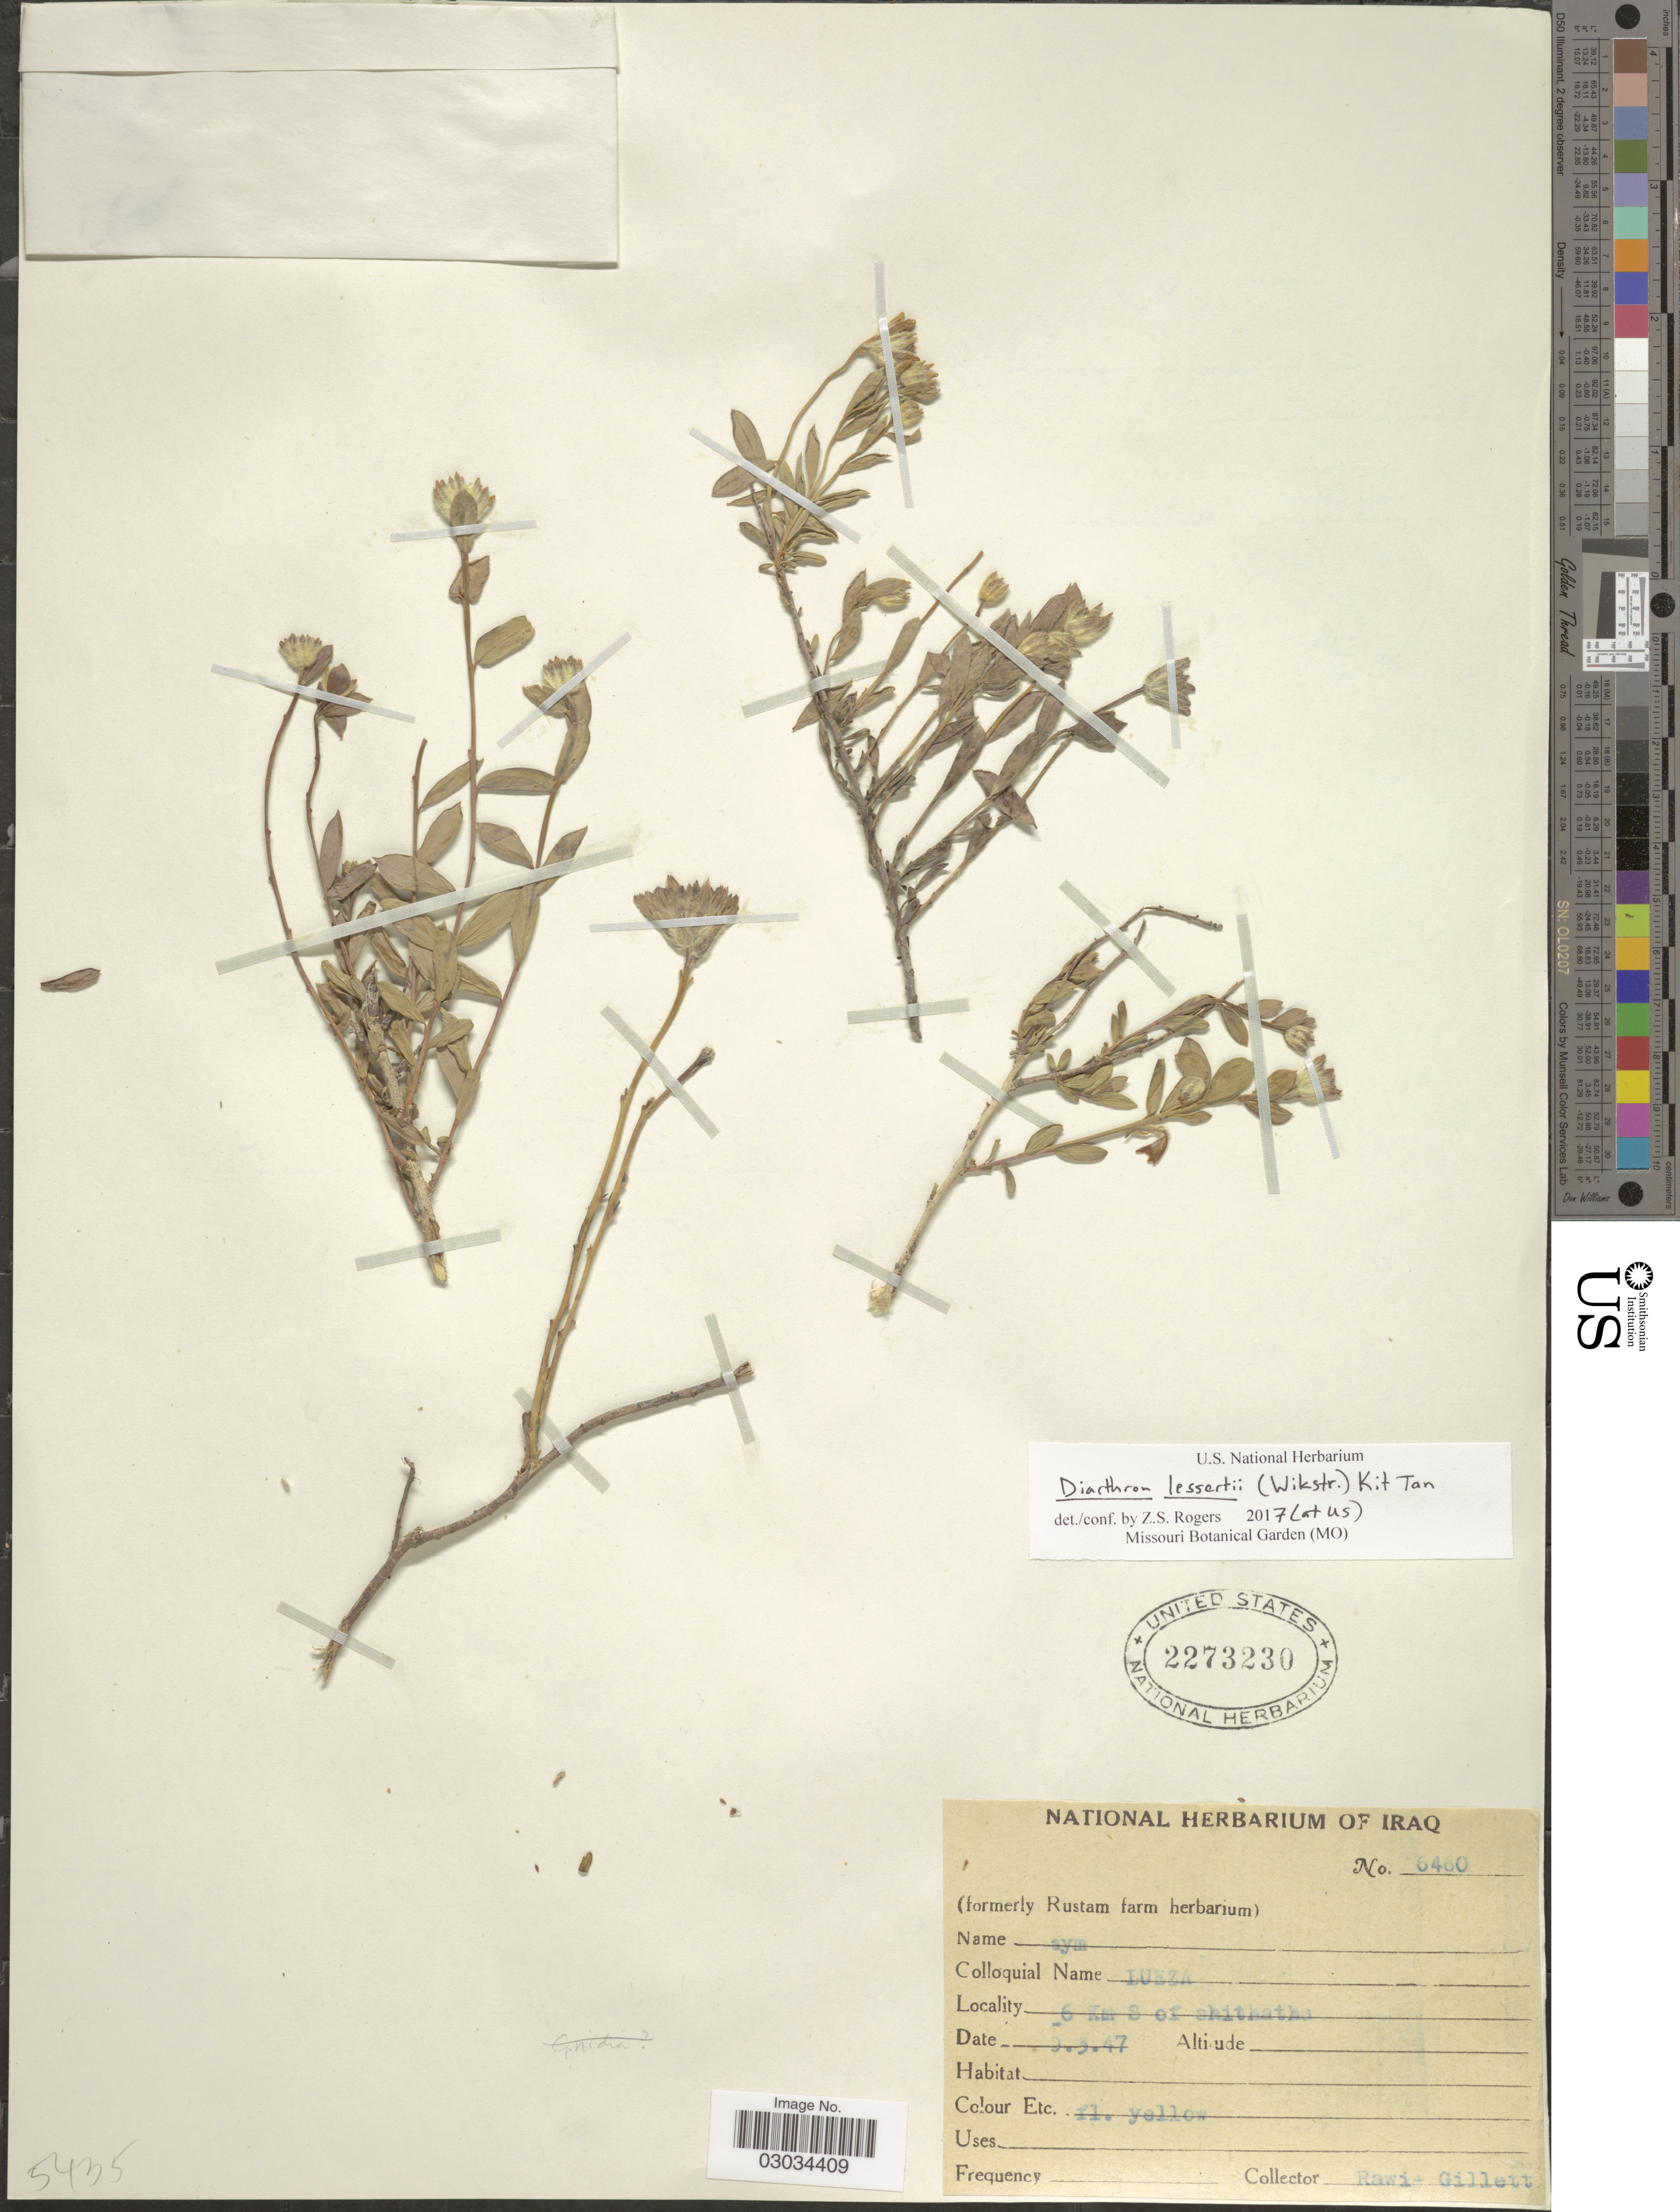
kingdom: Plantae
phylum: Tracheophyta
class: Magnoliopsida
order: Malvales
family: Thymelaeaceae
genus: Diarthron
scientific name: Diarthron lessertii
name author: (Wikstr.) Kit Tan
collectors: -. Rawi & Gillett, --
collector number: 6460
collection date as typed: Transcribed d/m/y: 5/3/47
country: Iraq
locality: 6 Km S of shithatha.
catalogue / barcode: US 2273230